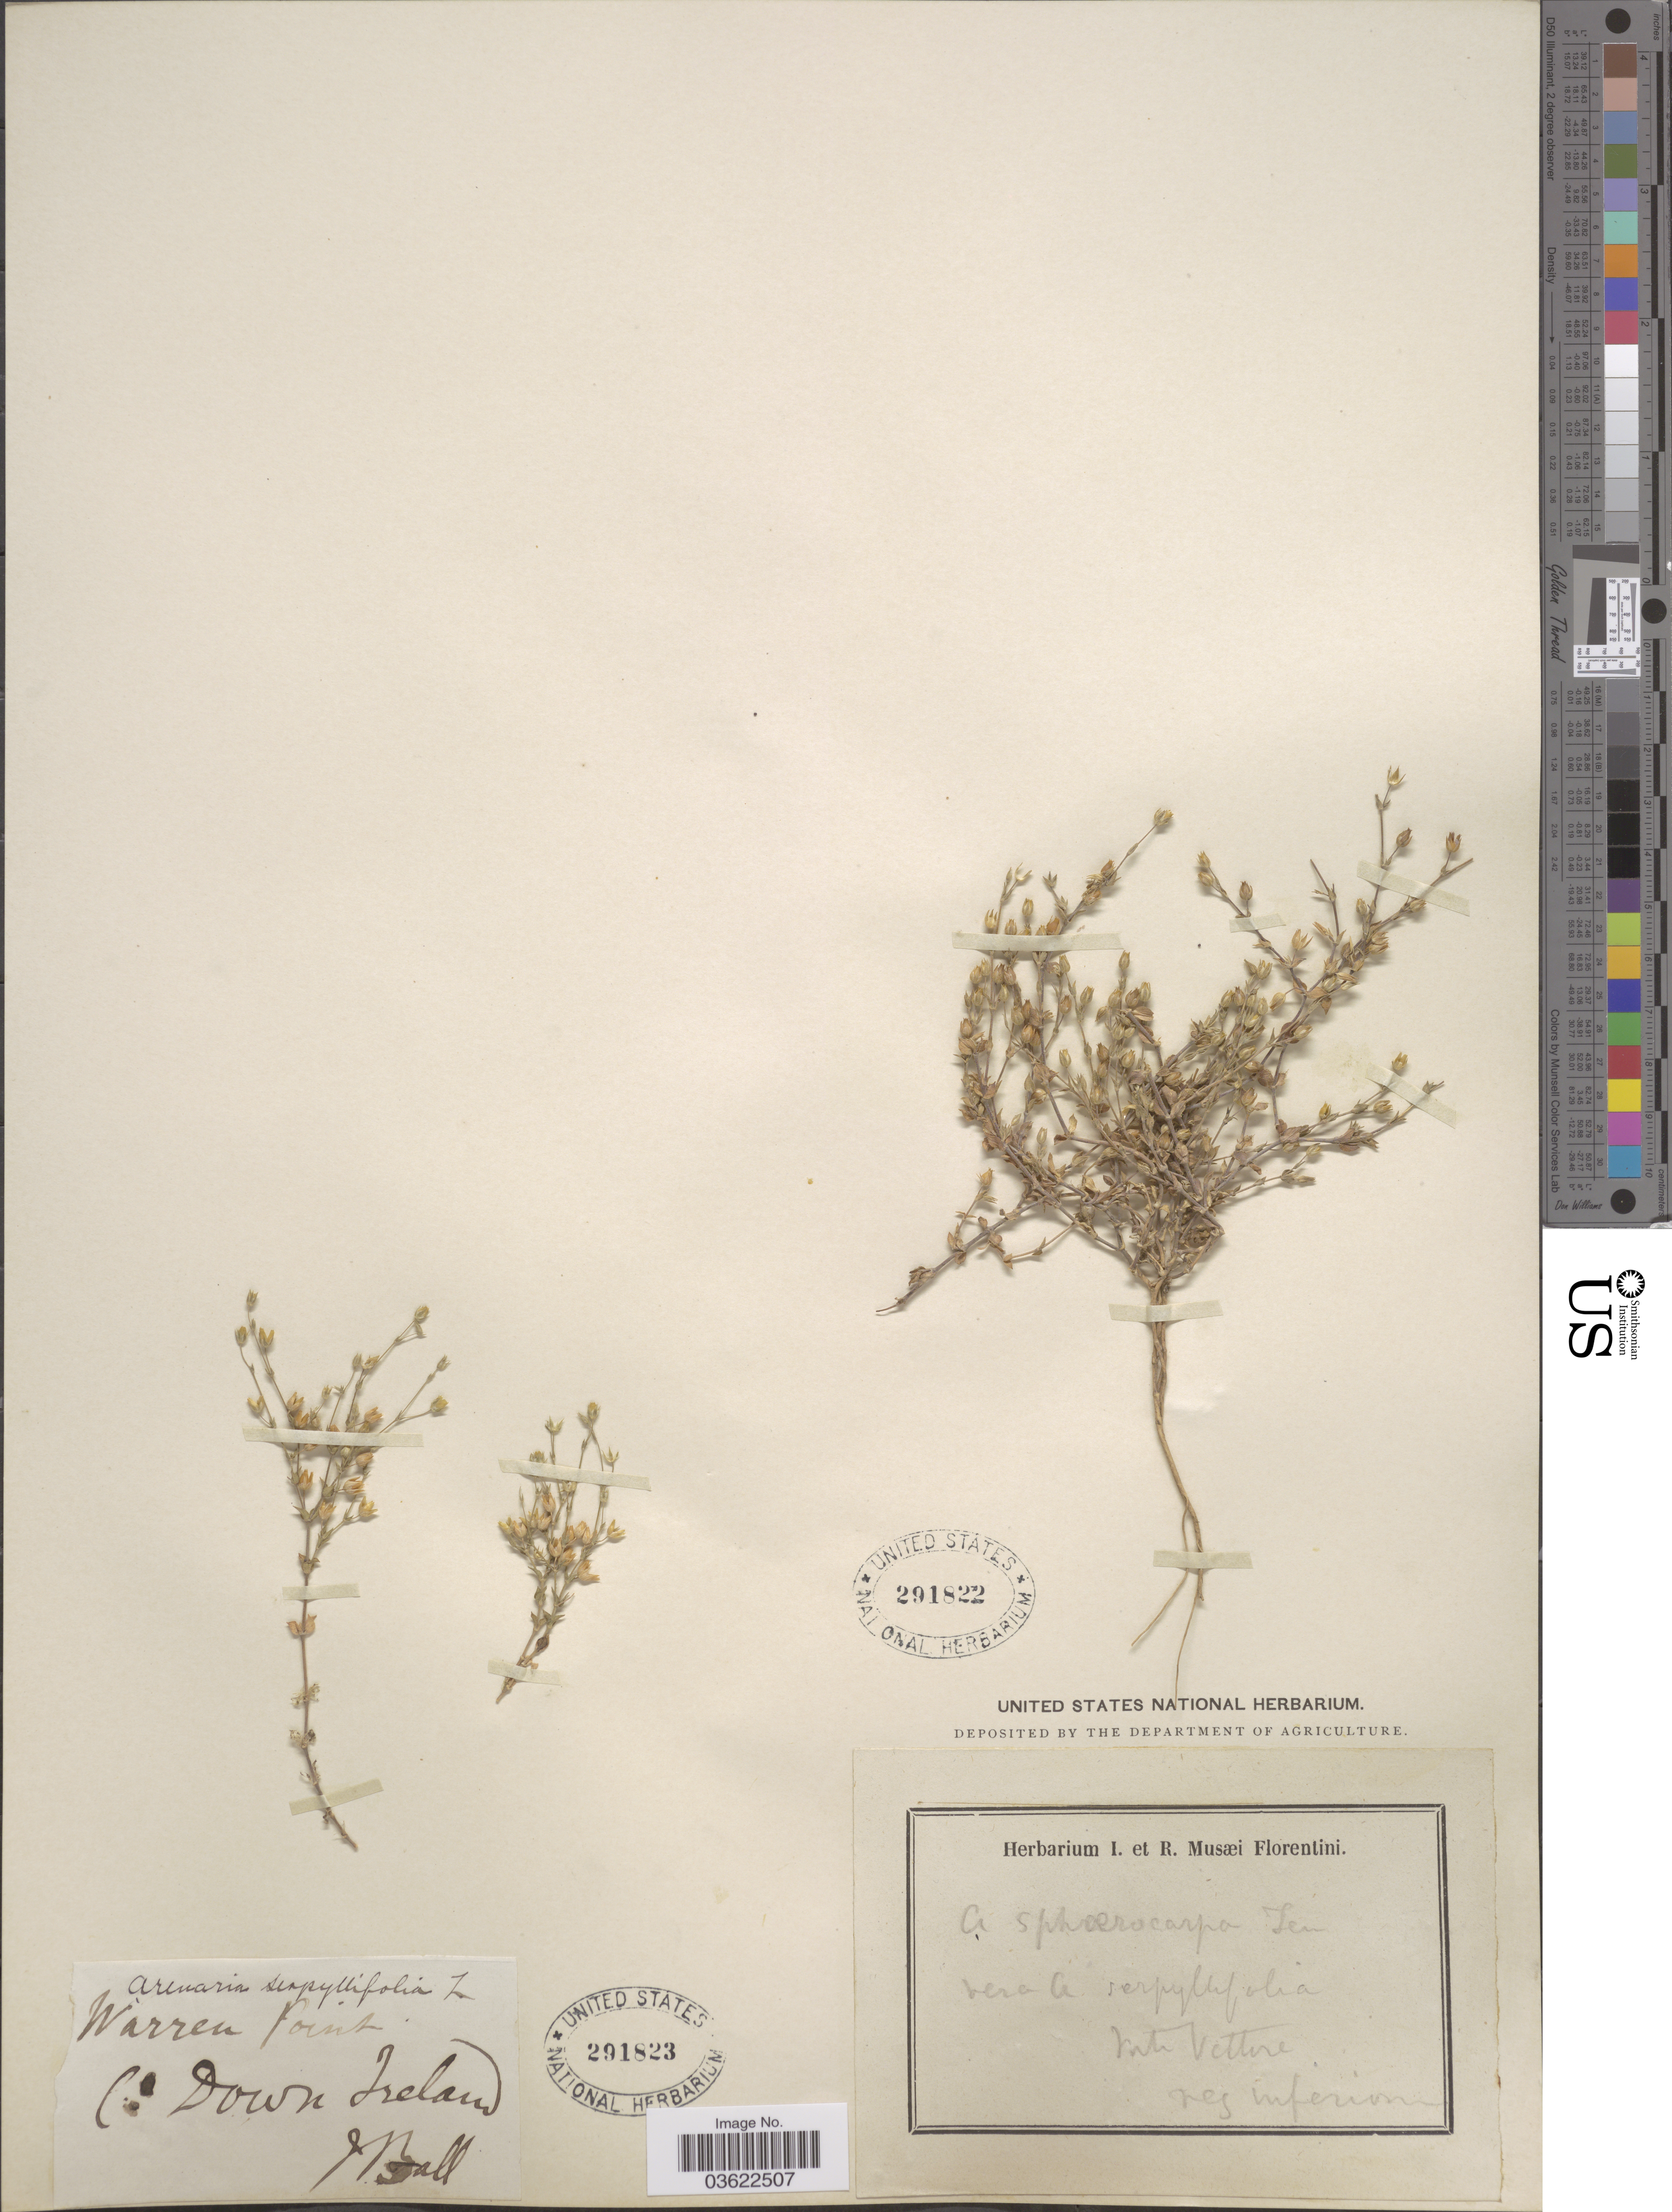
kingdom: Plantae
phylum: Tracheophyta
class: Magnoliopsida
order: Caryophyllales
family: Caryophyllaceae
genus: Arenaria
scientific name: Arenaria sphaerocarpa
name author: Ten.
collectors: J. Ball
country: Ireland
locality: Warren Point. (Down Ireland).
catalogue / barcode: US 291823-2